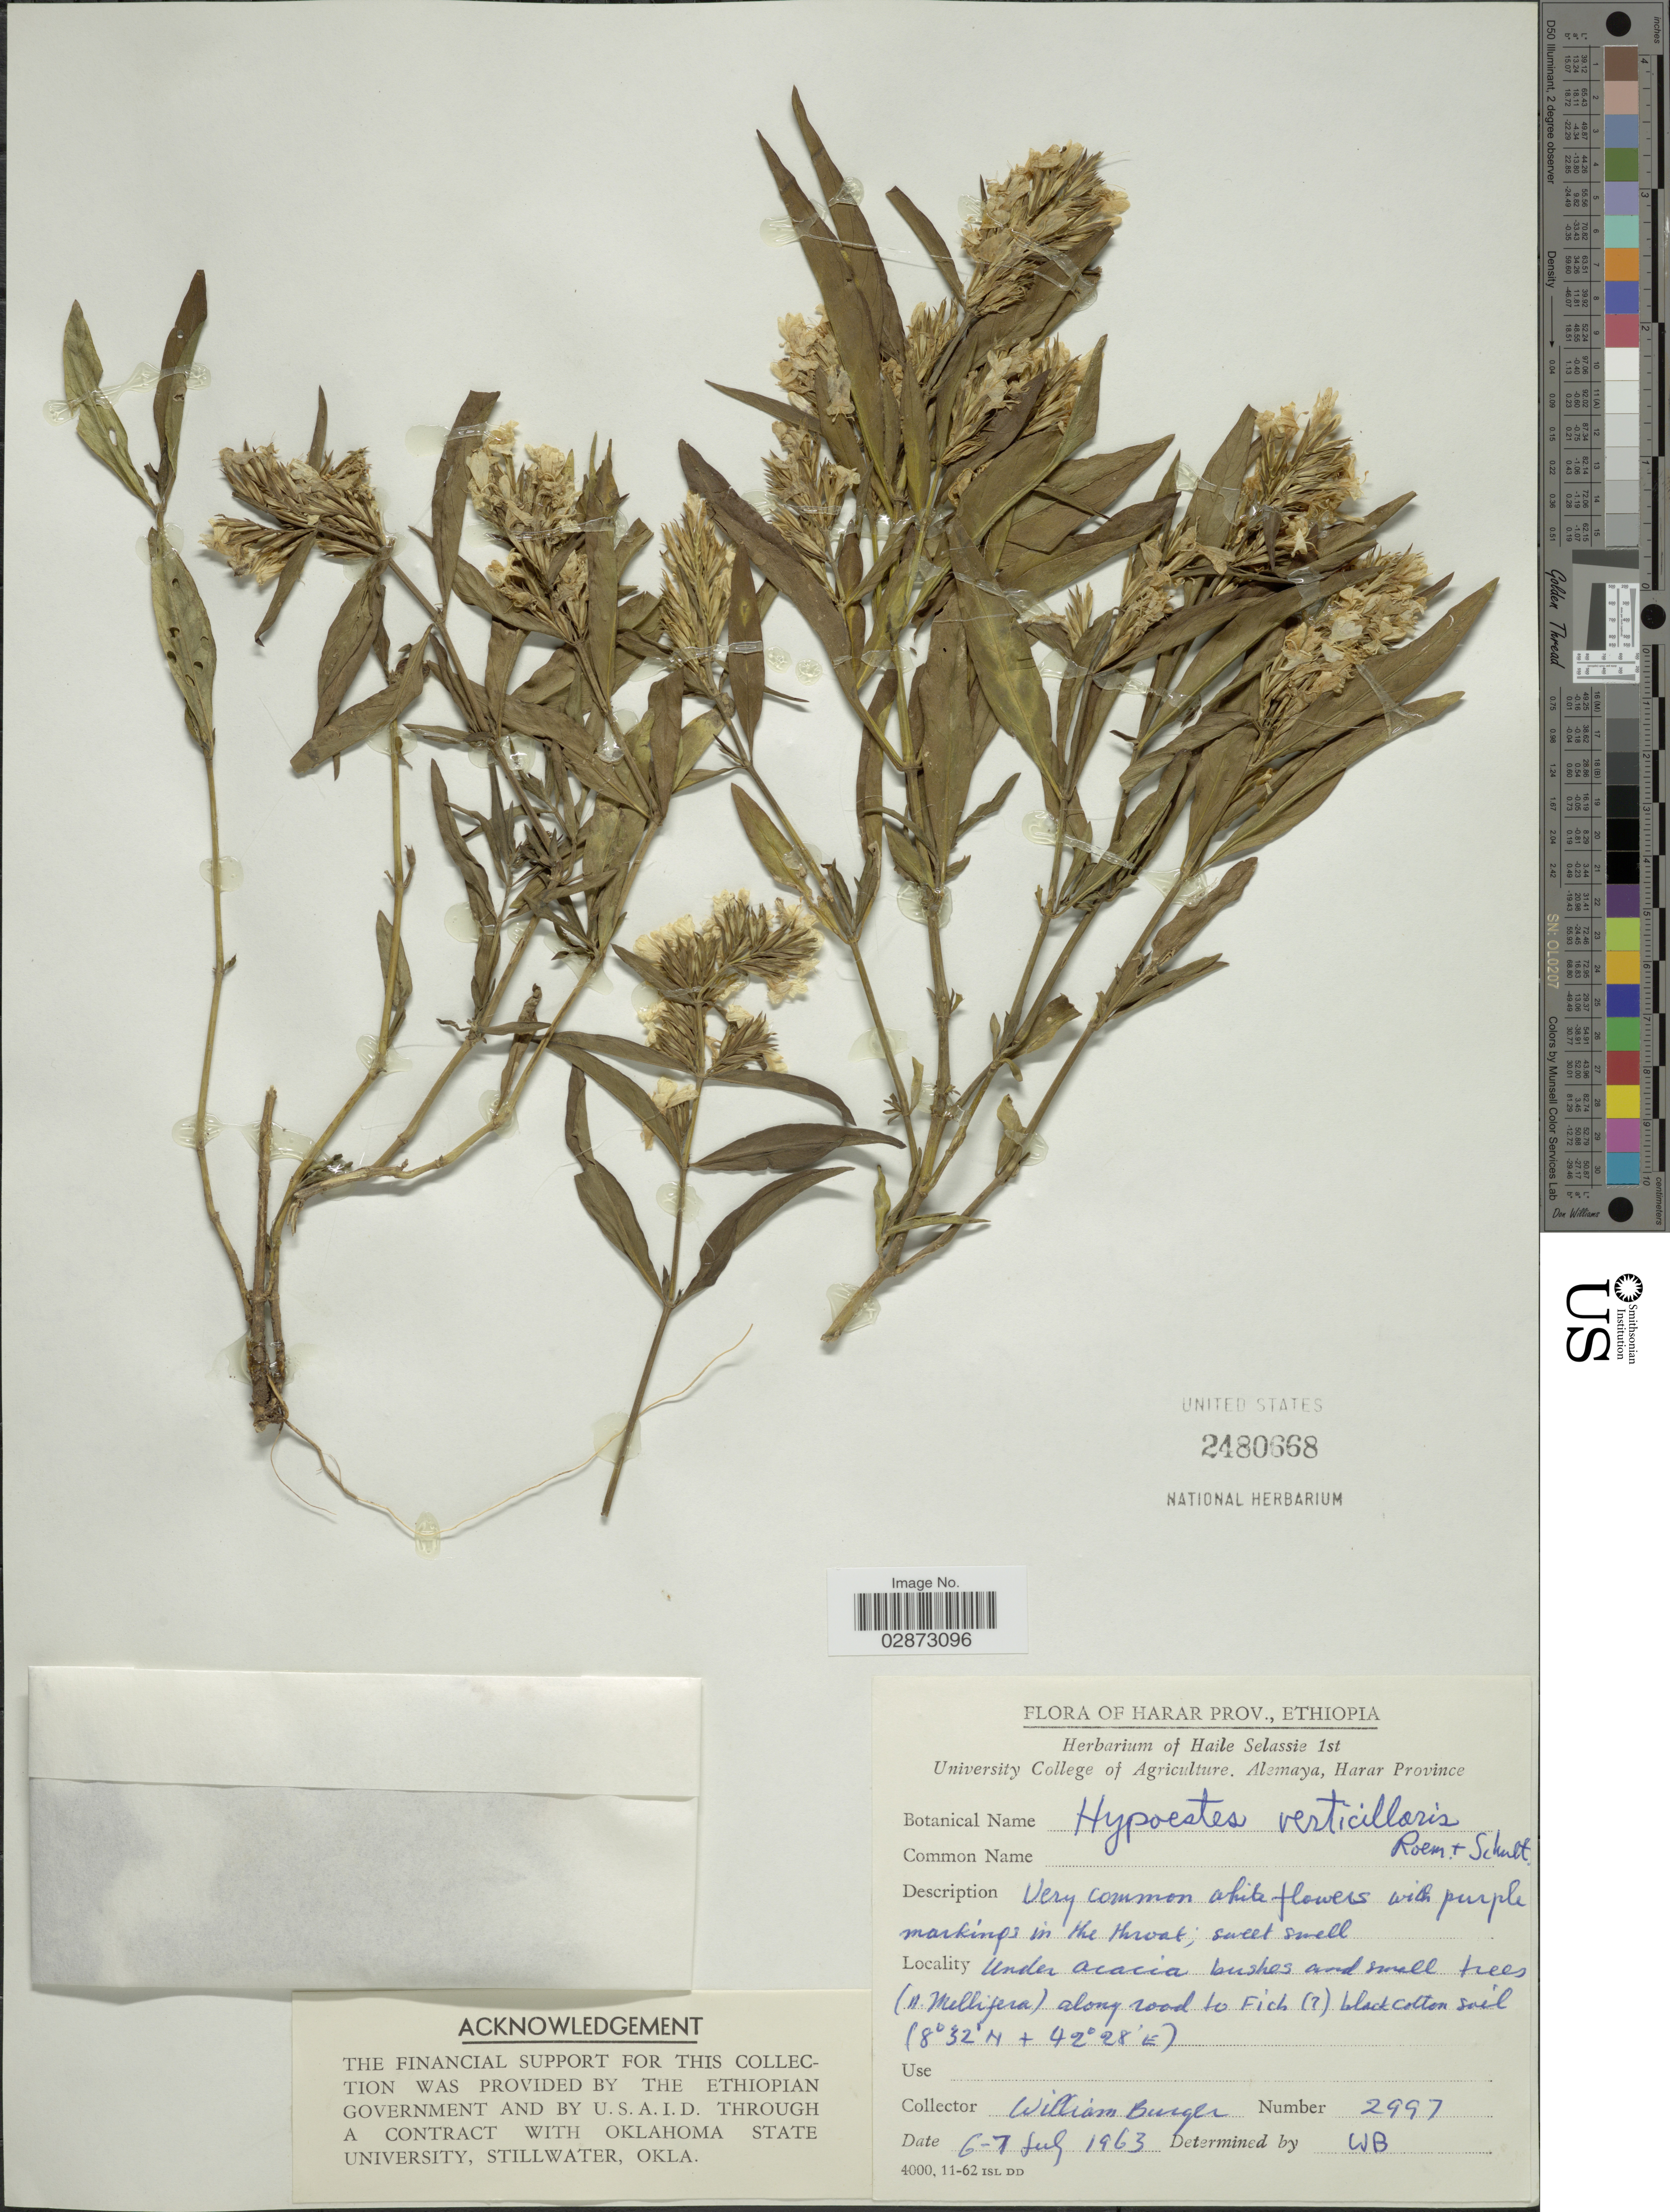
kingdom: Plantae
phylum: Tracheophyta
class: Magnoliopsida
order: Lamiales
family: Acanthaceae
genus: Hypoestes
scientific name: Hypoestes verticillaris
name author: (L. f.) Sol.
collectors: W. Burger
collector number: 2997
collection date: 1963-07-06/1963-07-07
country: Ethiopia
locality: Harar prov. Along road to Fich ( [unsure placement]).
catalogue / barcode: US 2480668